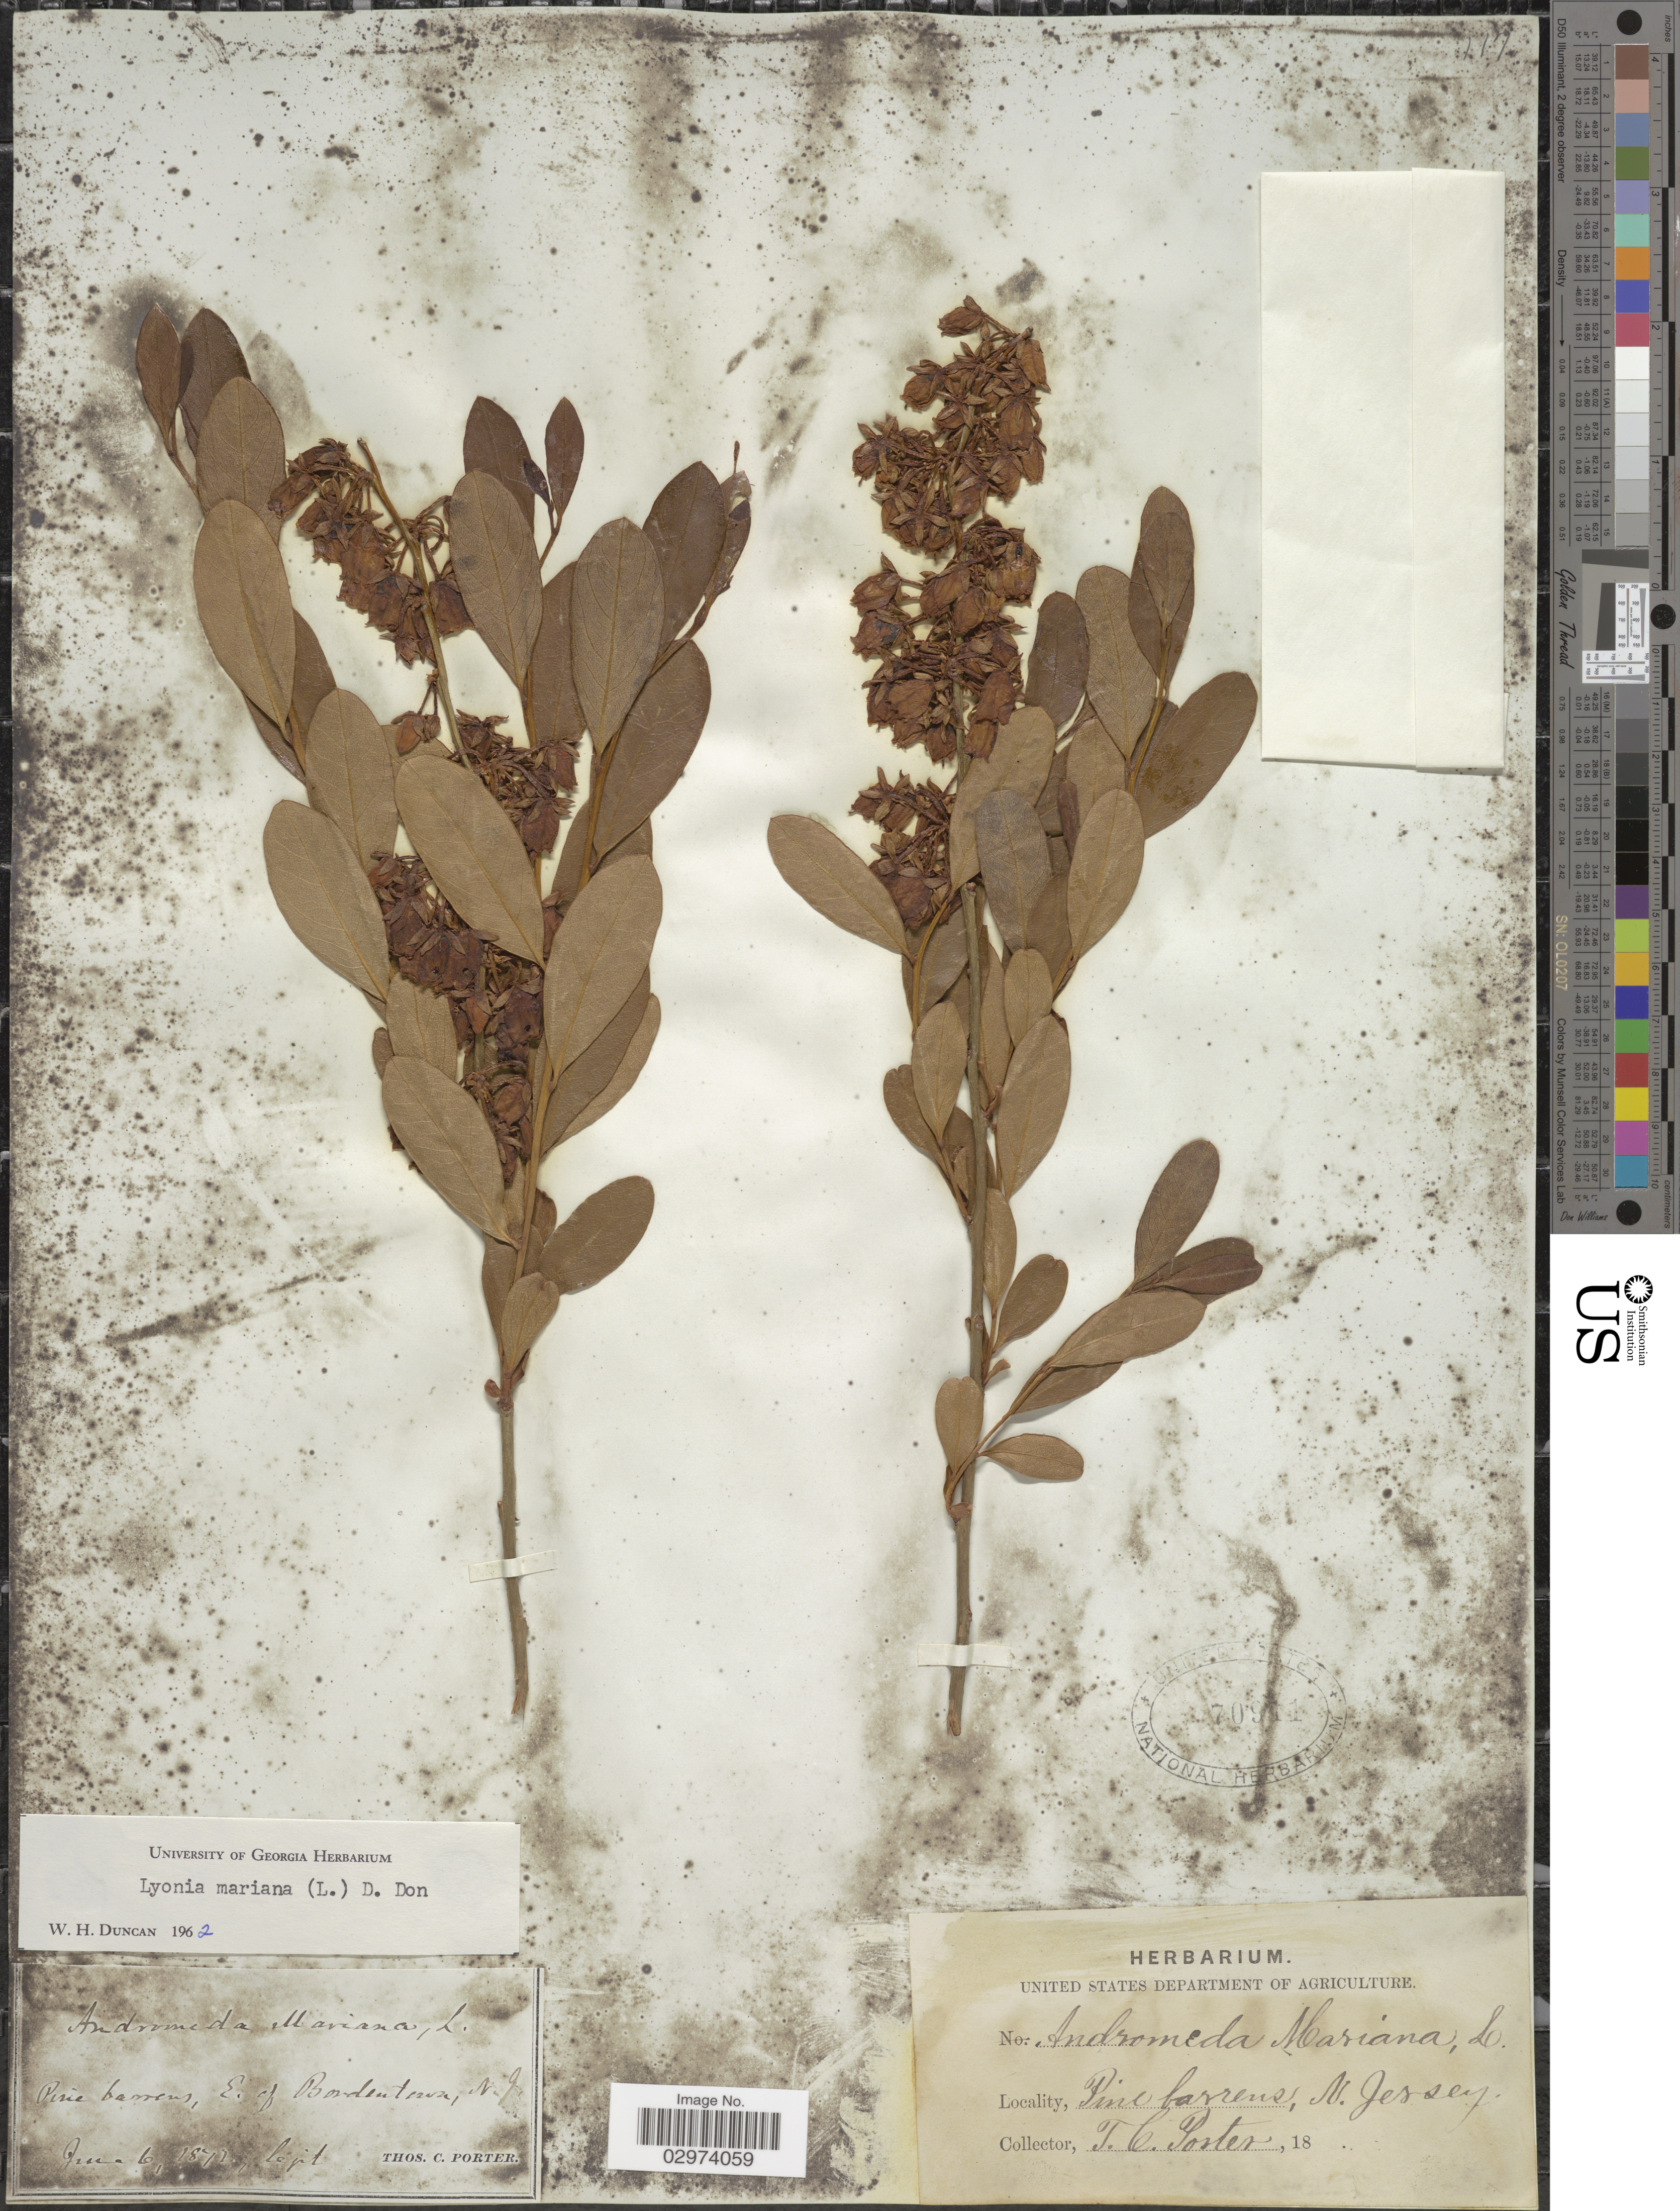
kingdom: Plantae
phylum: Tracheophyta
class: Magnoliopsida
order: Ericales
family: Ericaceae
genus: Lyonia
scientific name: Lyonia mariana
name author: (L.) D. Don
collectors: T. Porter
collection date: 1871-06-06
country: United States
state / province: New Jersey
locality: Pine barrens, E. of Bordentown, N.J.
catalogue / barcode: US 70911